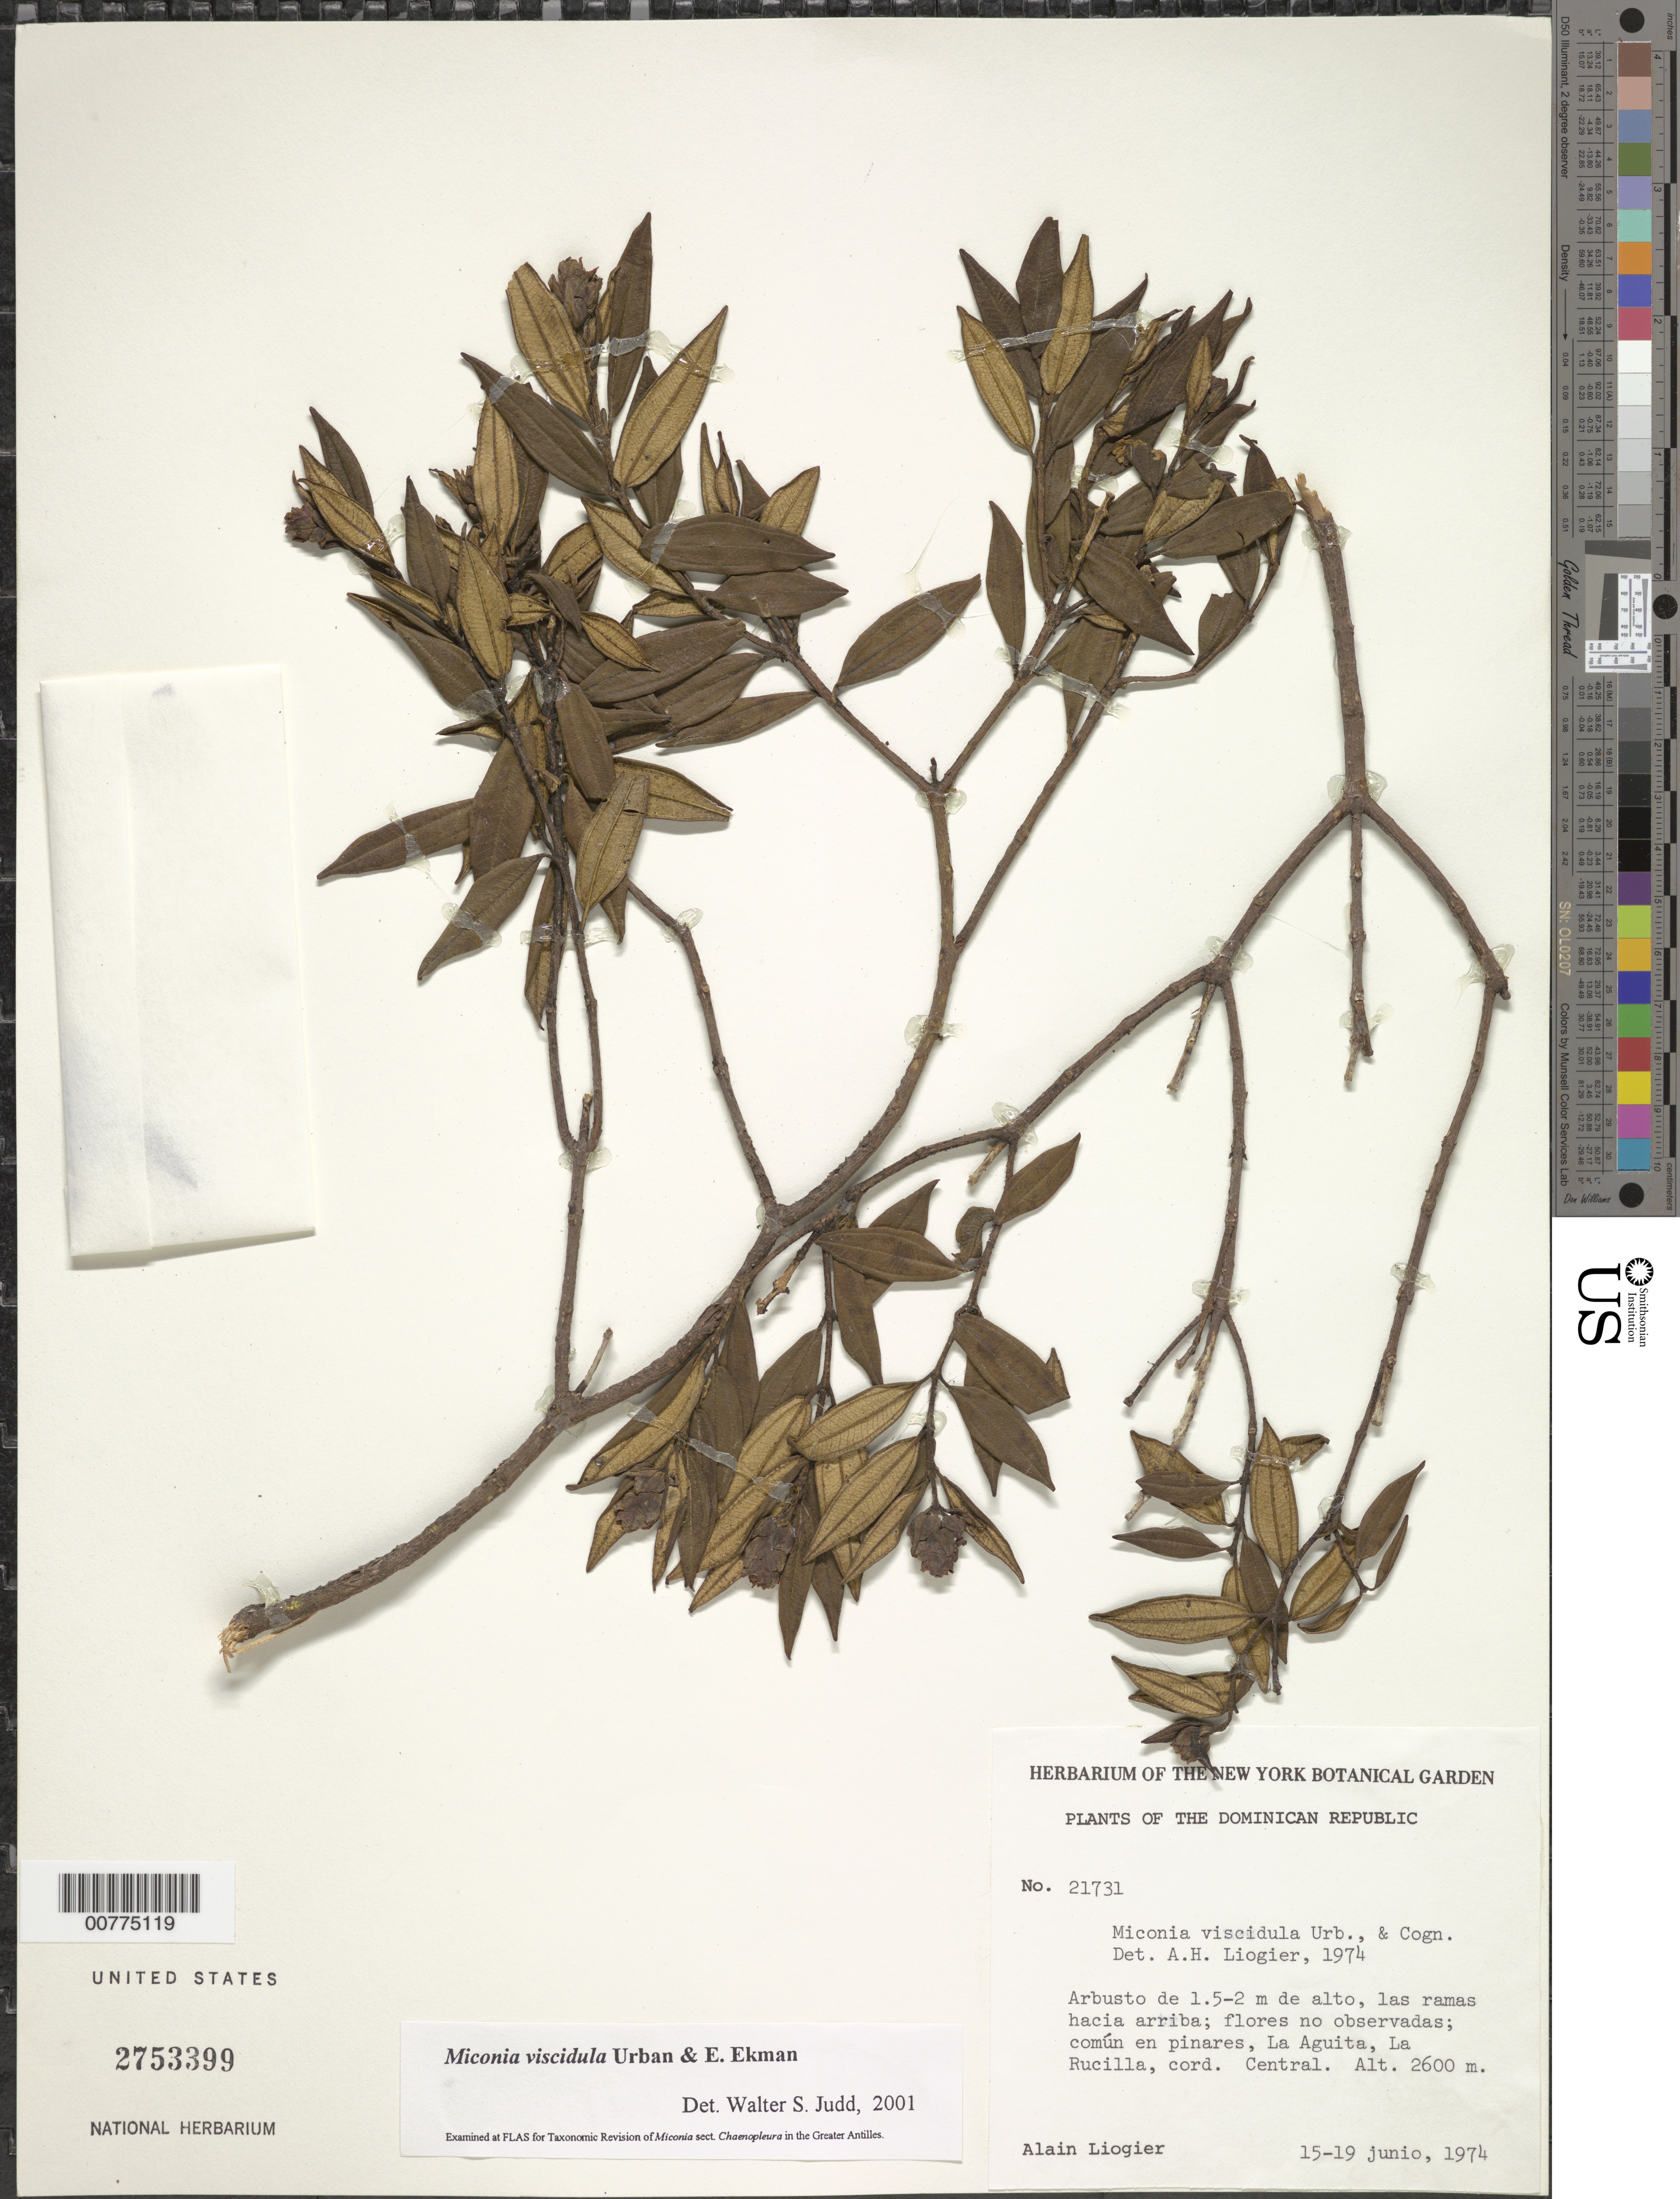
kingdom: Plantae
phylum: Tracheophyta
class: Magnoliopsida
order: Myrtales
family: Melastomataceae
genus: Miconia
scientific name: Miconia viscidula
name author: Urb. & Ekman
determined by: Judd, Walter S.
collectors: A. H. Liogier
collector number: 21731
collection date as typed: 15 Jun 1974 to 19 Jun 1974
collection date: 1974-06-15/1974-06-19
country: Dominican Republic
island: Hispaniola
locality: Cordillera Central, La Rucilla, La Aguita.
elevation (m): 2600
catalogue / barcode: US 2753399